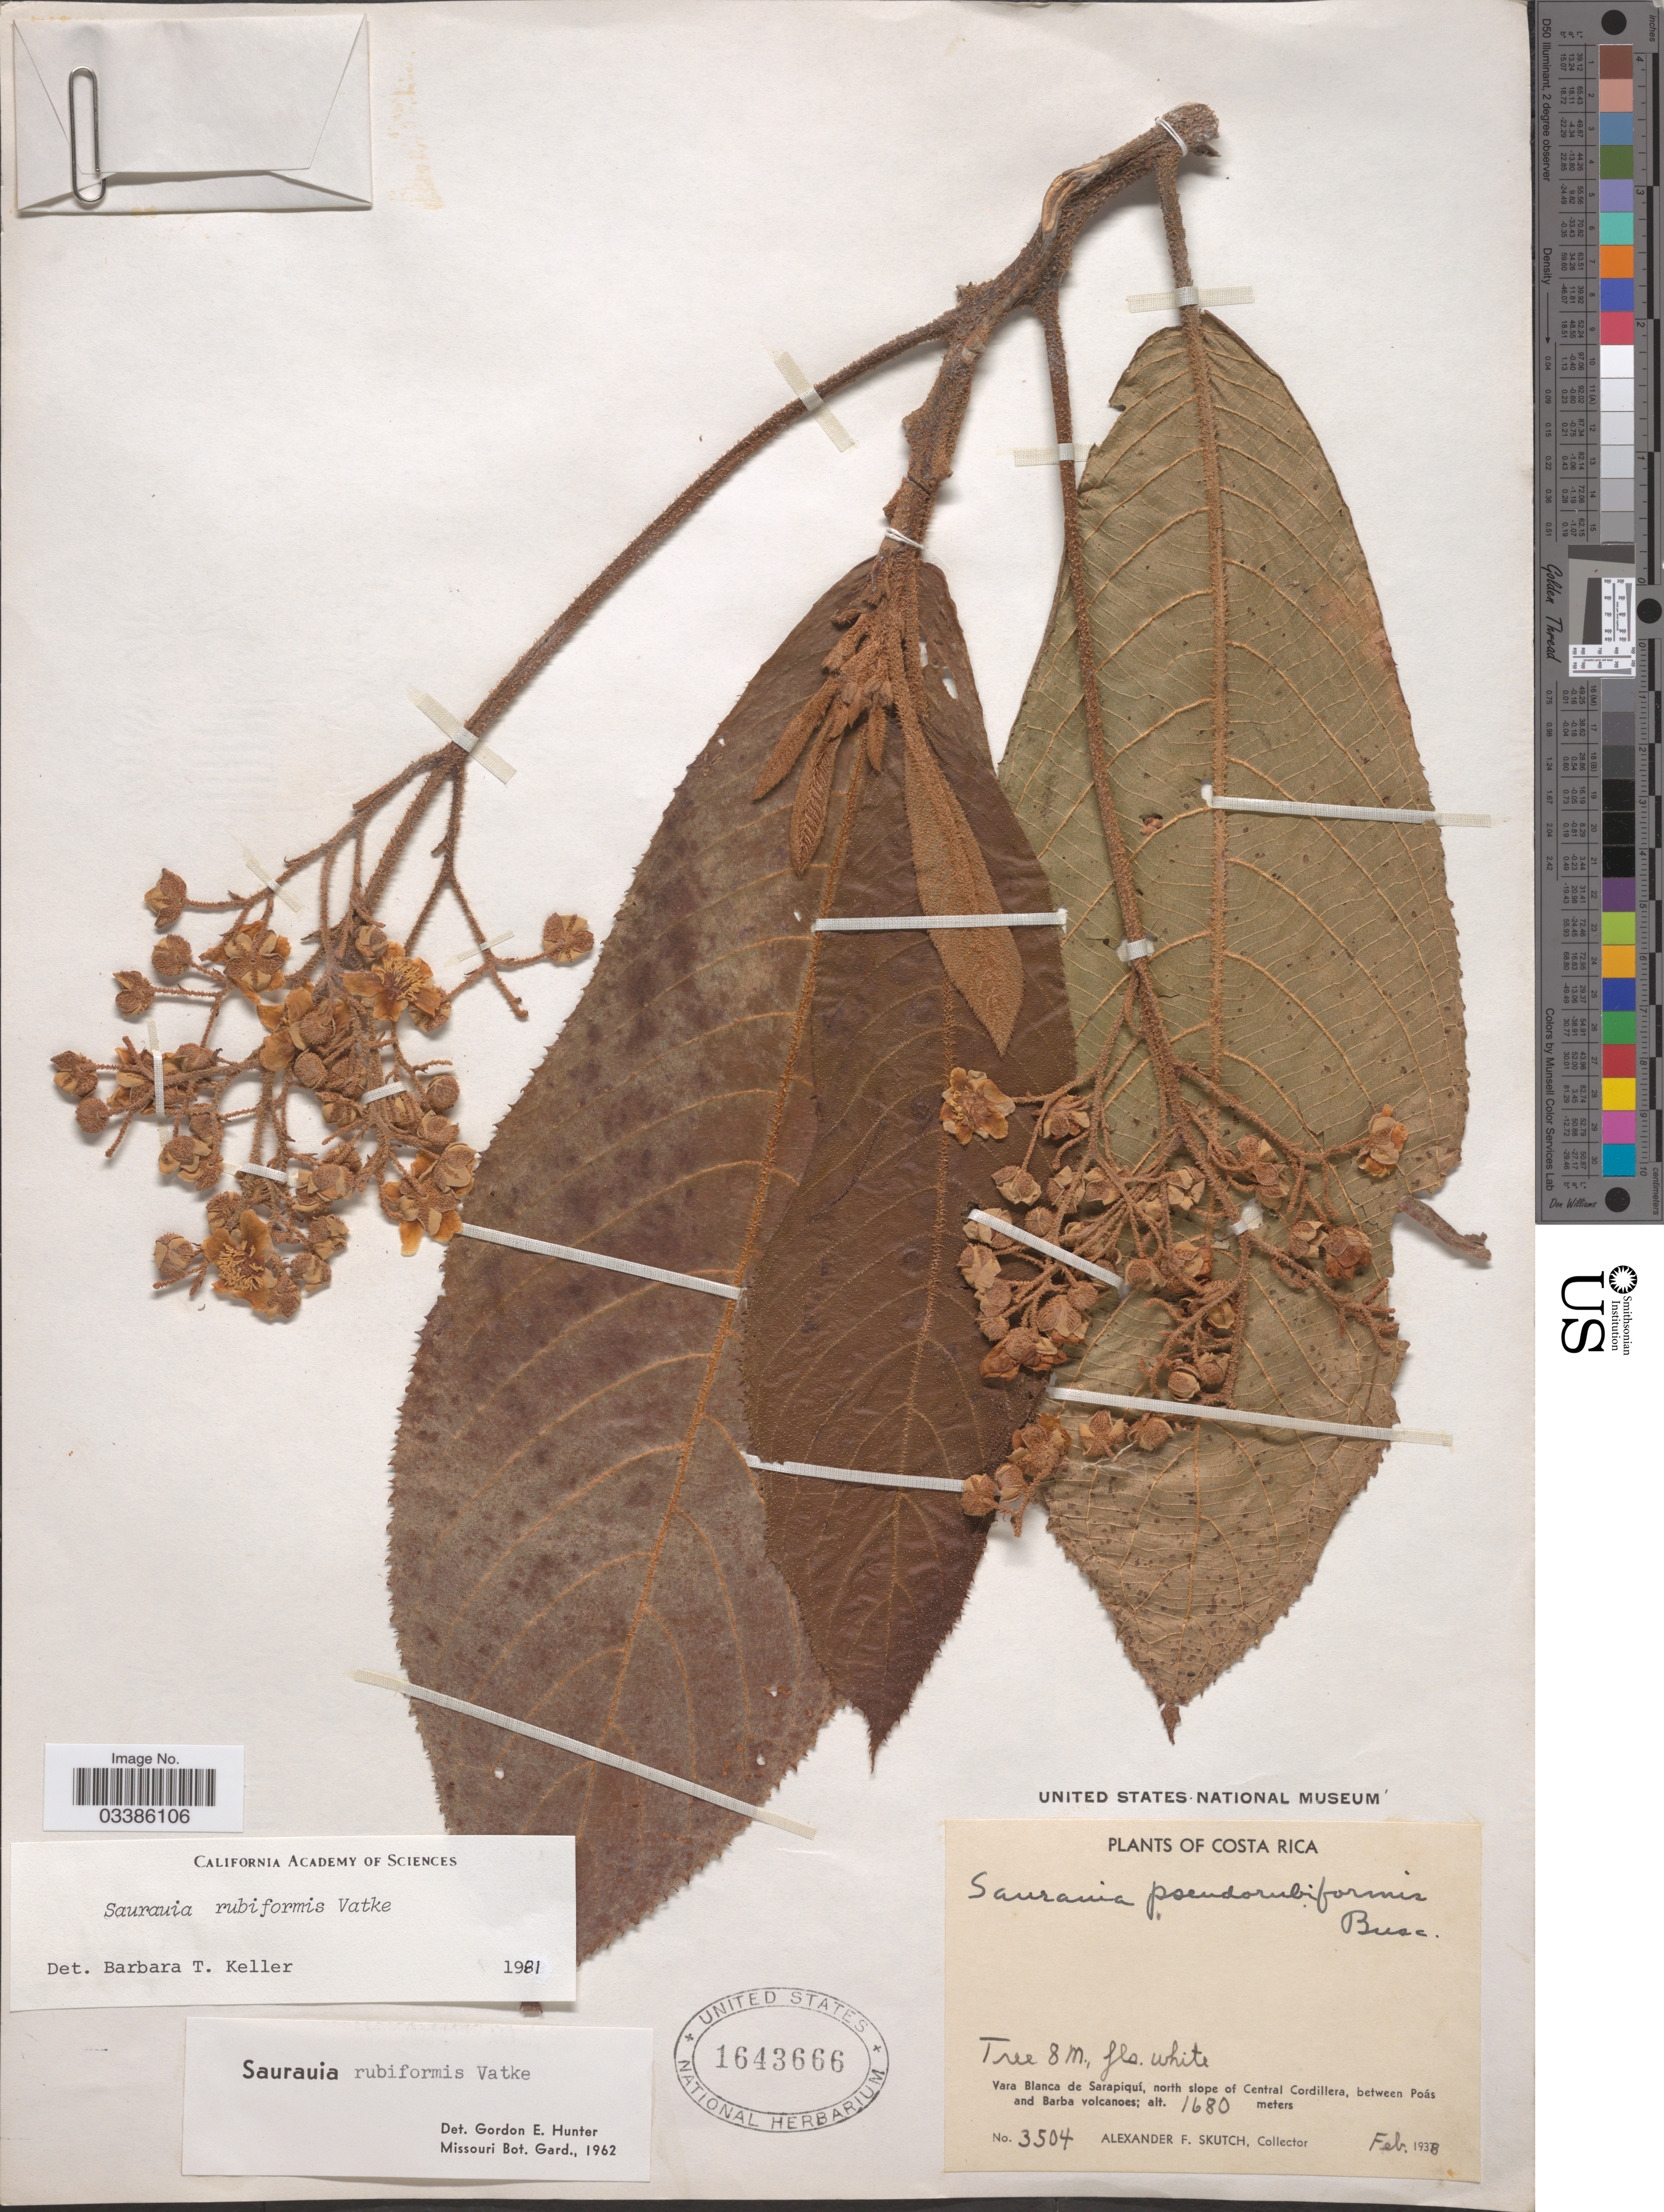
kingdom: Plantae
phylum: Tracheophyta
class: Magnoliopsida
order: Ericales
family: Actinidiaceae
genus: Saurauia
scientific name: Saurauia rubiformis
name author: Vatke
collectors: A. F. Skutch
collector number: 3504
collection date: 1938-02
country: Costa Rica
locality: Vara Blanca de Sarapiquí, north slope of Central Cordillera, between Poás and Barba volcanoes.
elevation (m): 1680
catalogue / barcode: US 1643666